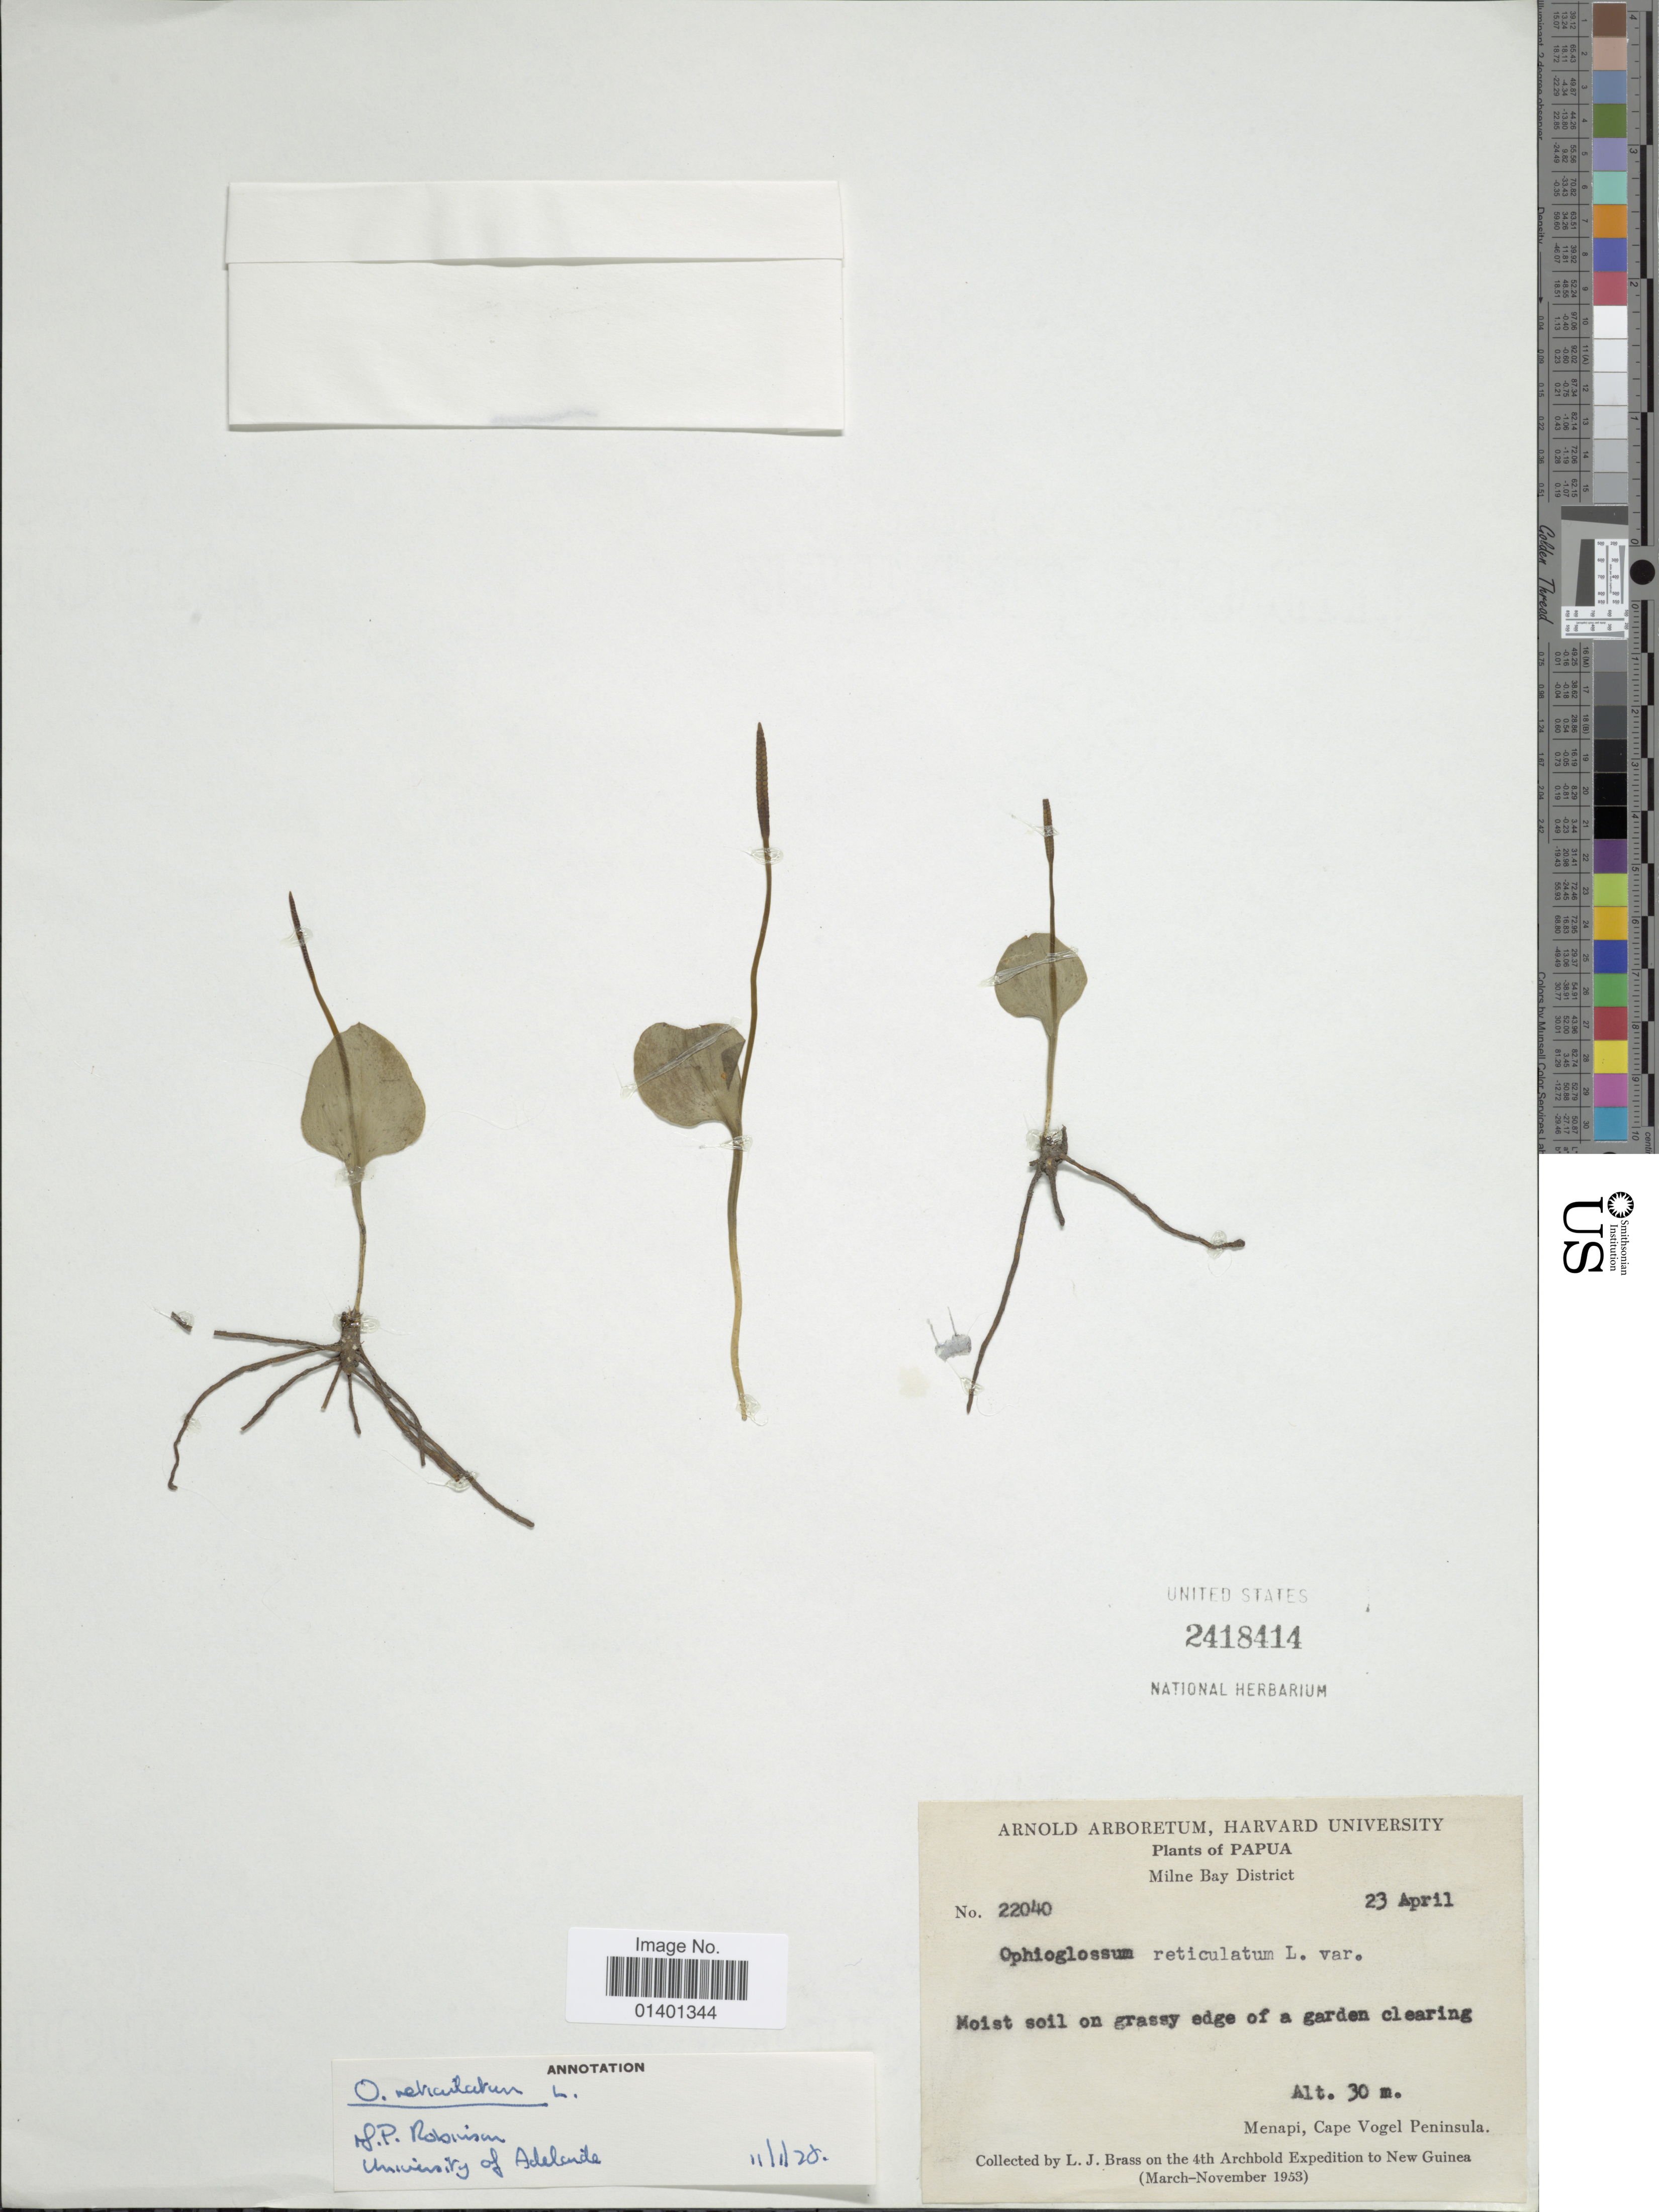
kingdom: Plantae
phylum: Tracheophyta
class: Polypodiopsida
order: Ophioglossales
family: Ophioglossaceae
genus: Ophioglossum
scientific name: Ophioglossum reticulatum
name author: L.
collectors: L. J. Brass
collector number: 22040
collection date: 1953-04-23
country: Papua New Guinea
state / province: Milne Bay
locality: Menapi, Cape Vogel Peninsula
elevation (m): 30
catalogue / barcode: US 2418414